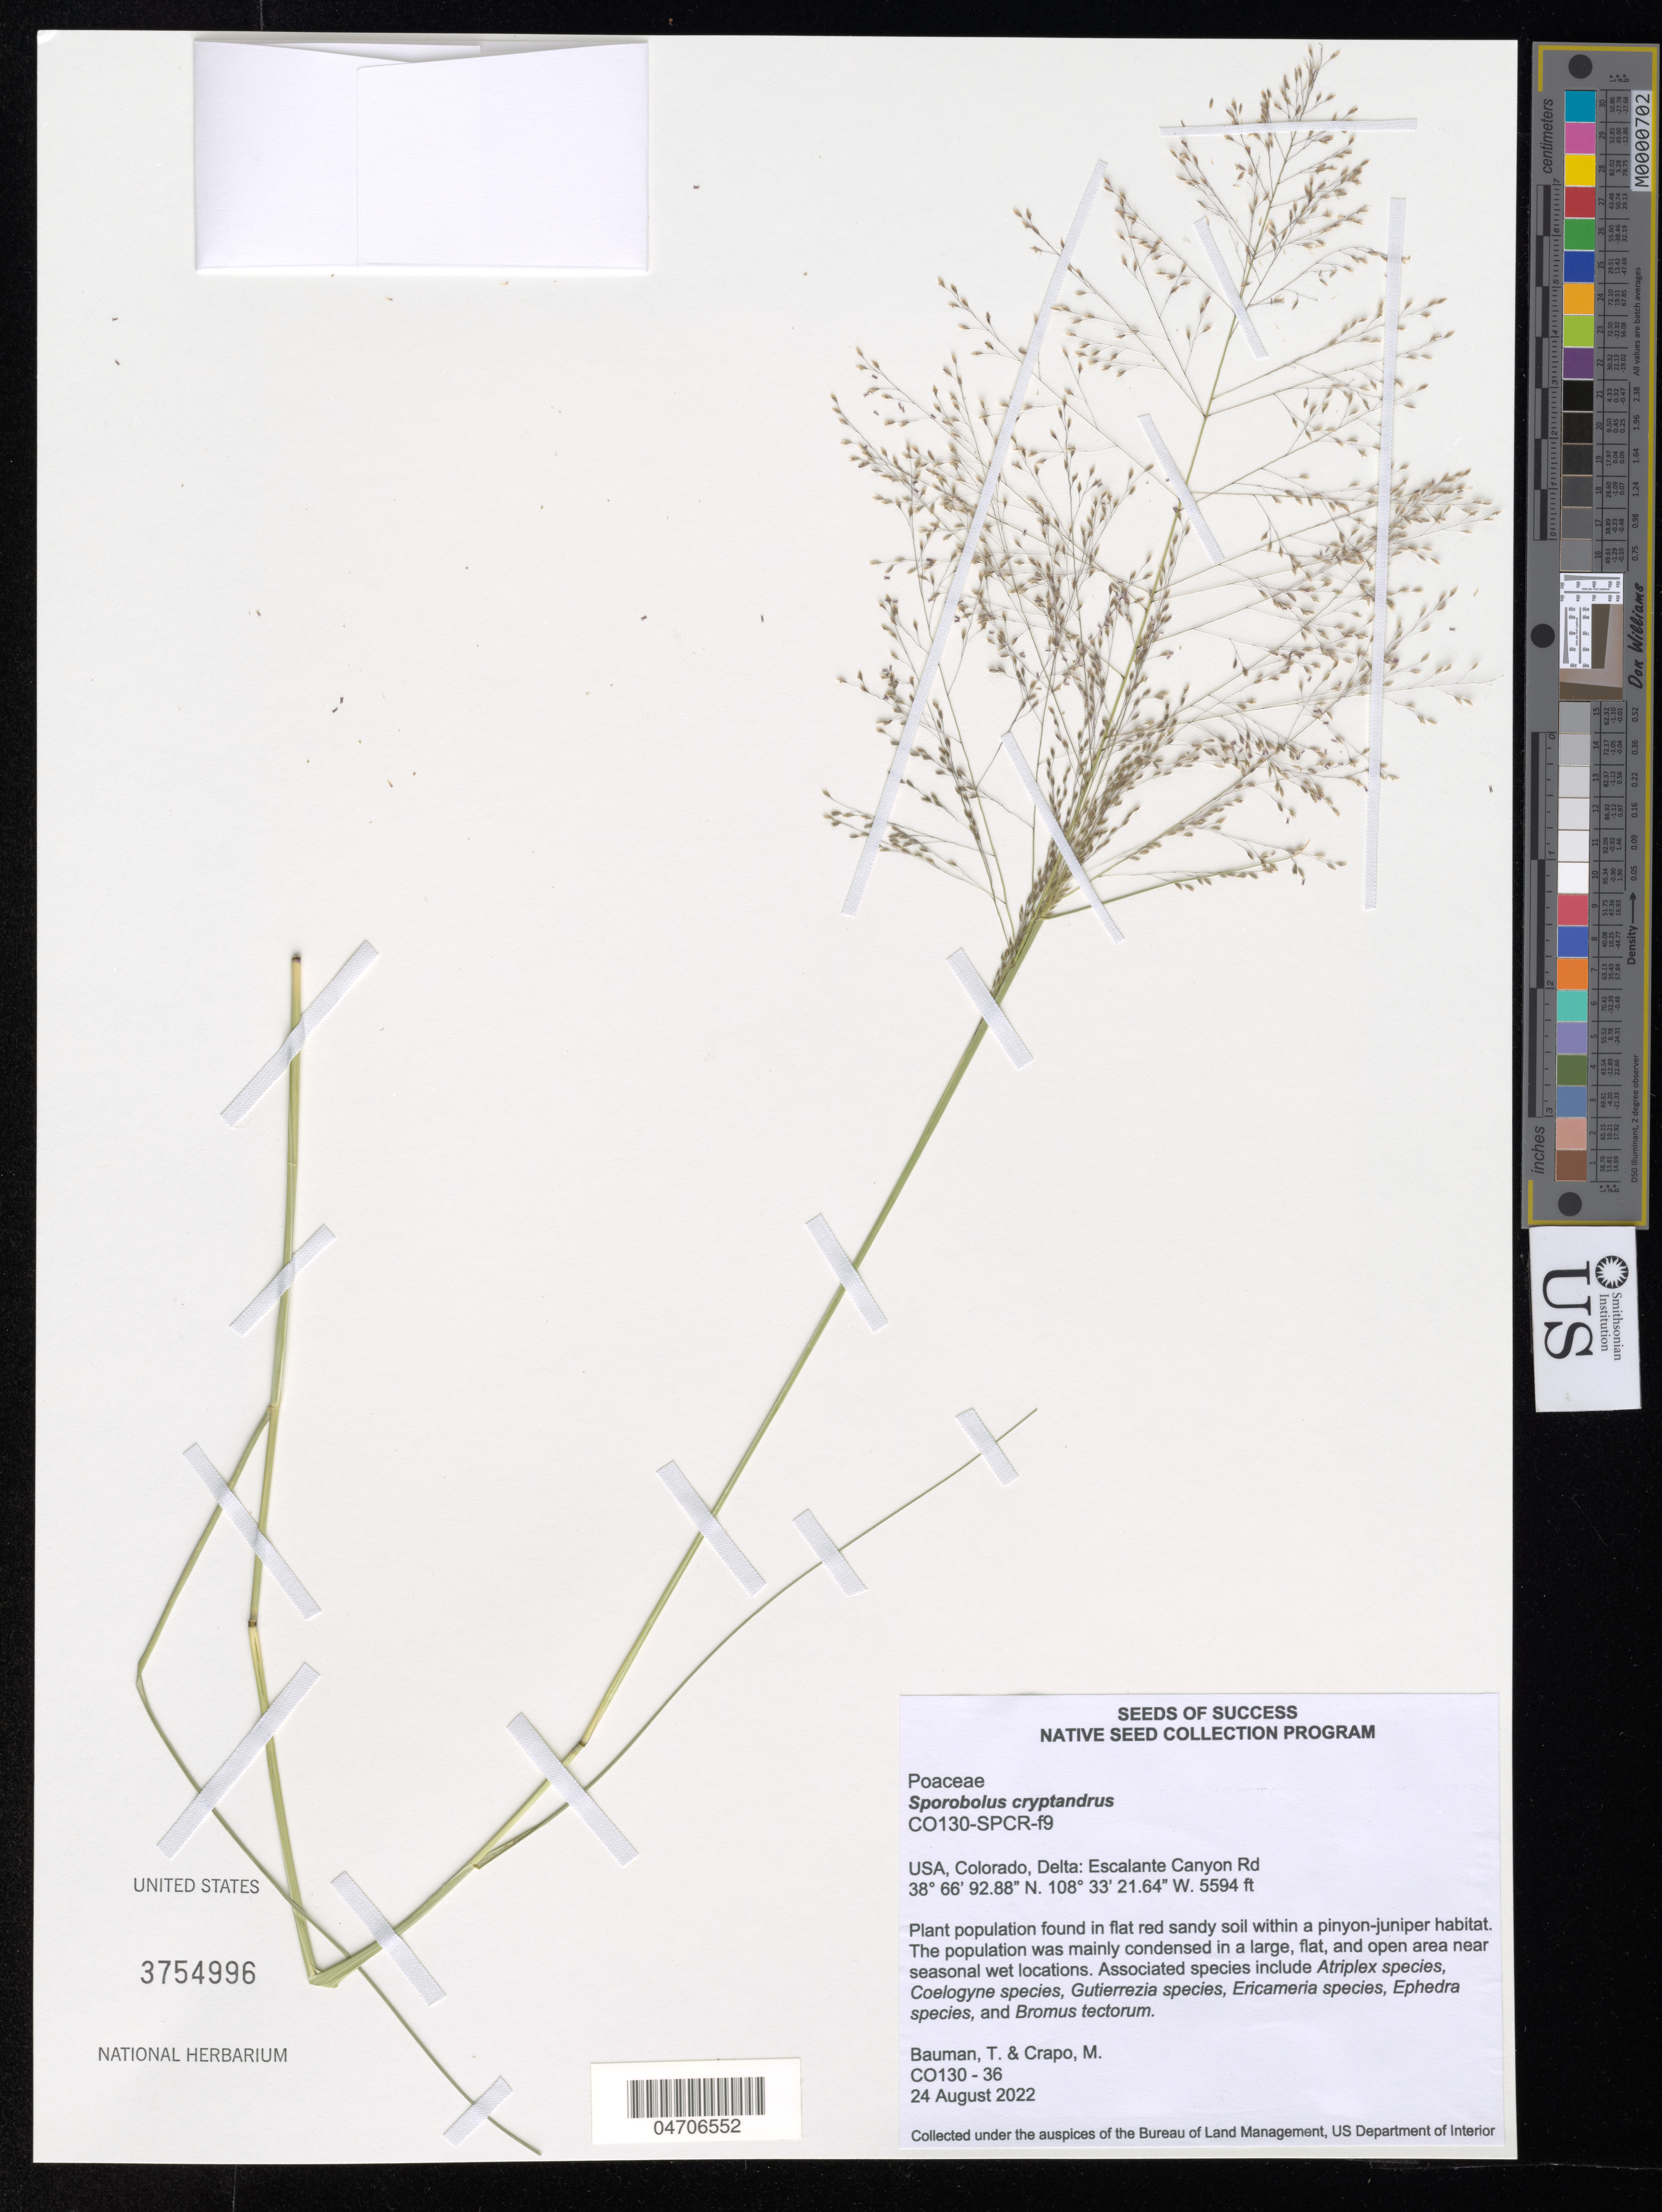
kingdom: Plantae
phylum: Tracheophyta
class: Liliopsida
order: Poales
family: Poaceae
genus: Sporobolus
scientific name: Sporobolus cryptandrus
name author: (Torr.) A. Gray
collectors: K. Gage & G. Woronow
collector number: CO130-36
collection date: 2022-08-24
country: United States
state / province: Colorado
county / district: Delta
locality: Delta: Escalante Canyon Rd.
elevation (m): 1705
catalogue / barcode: US 3754996